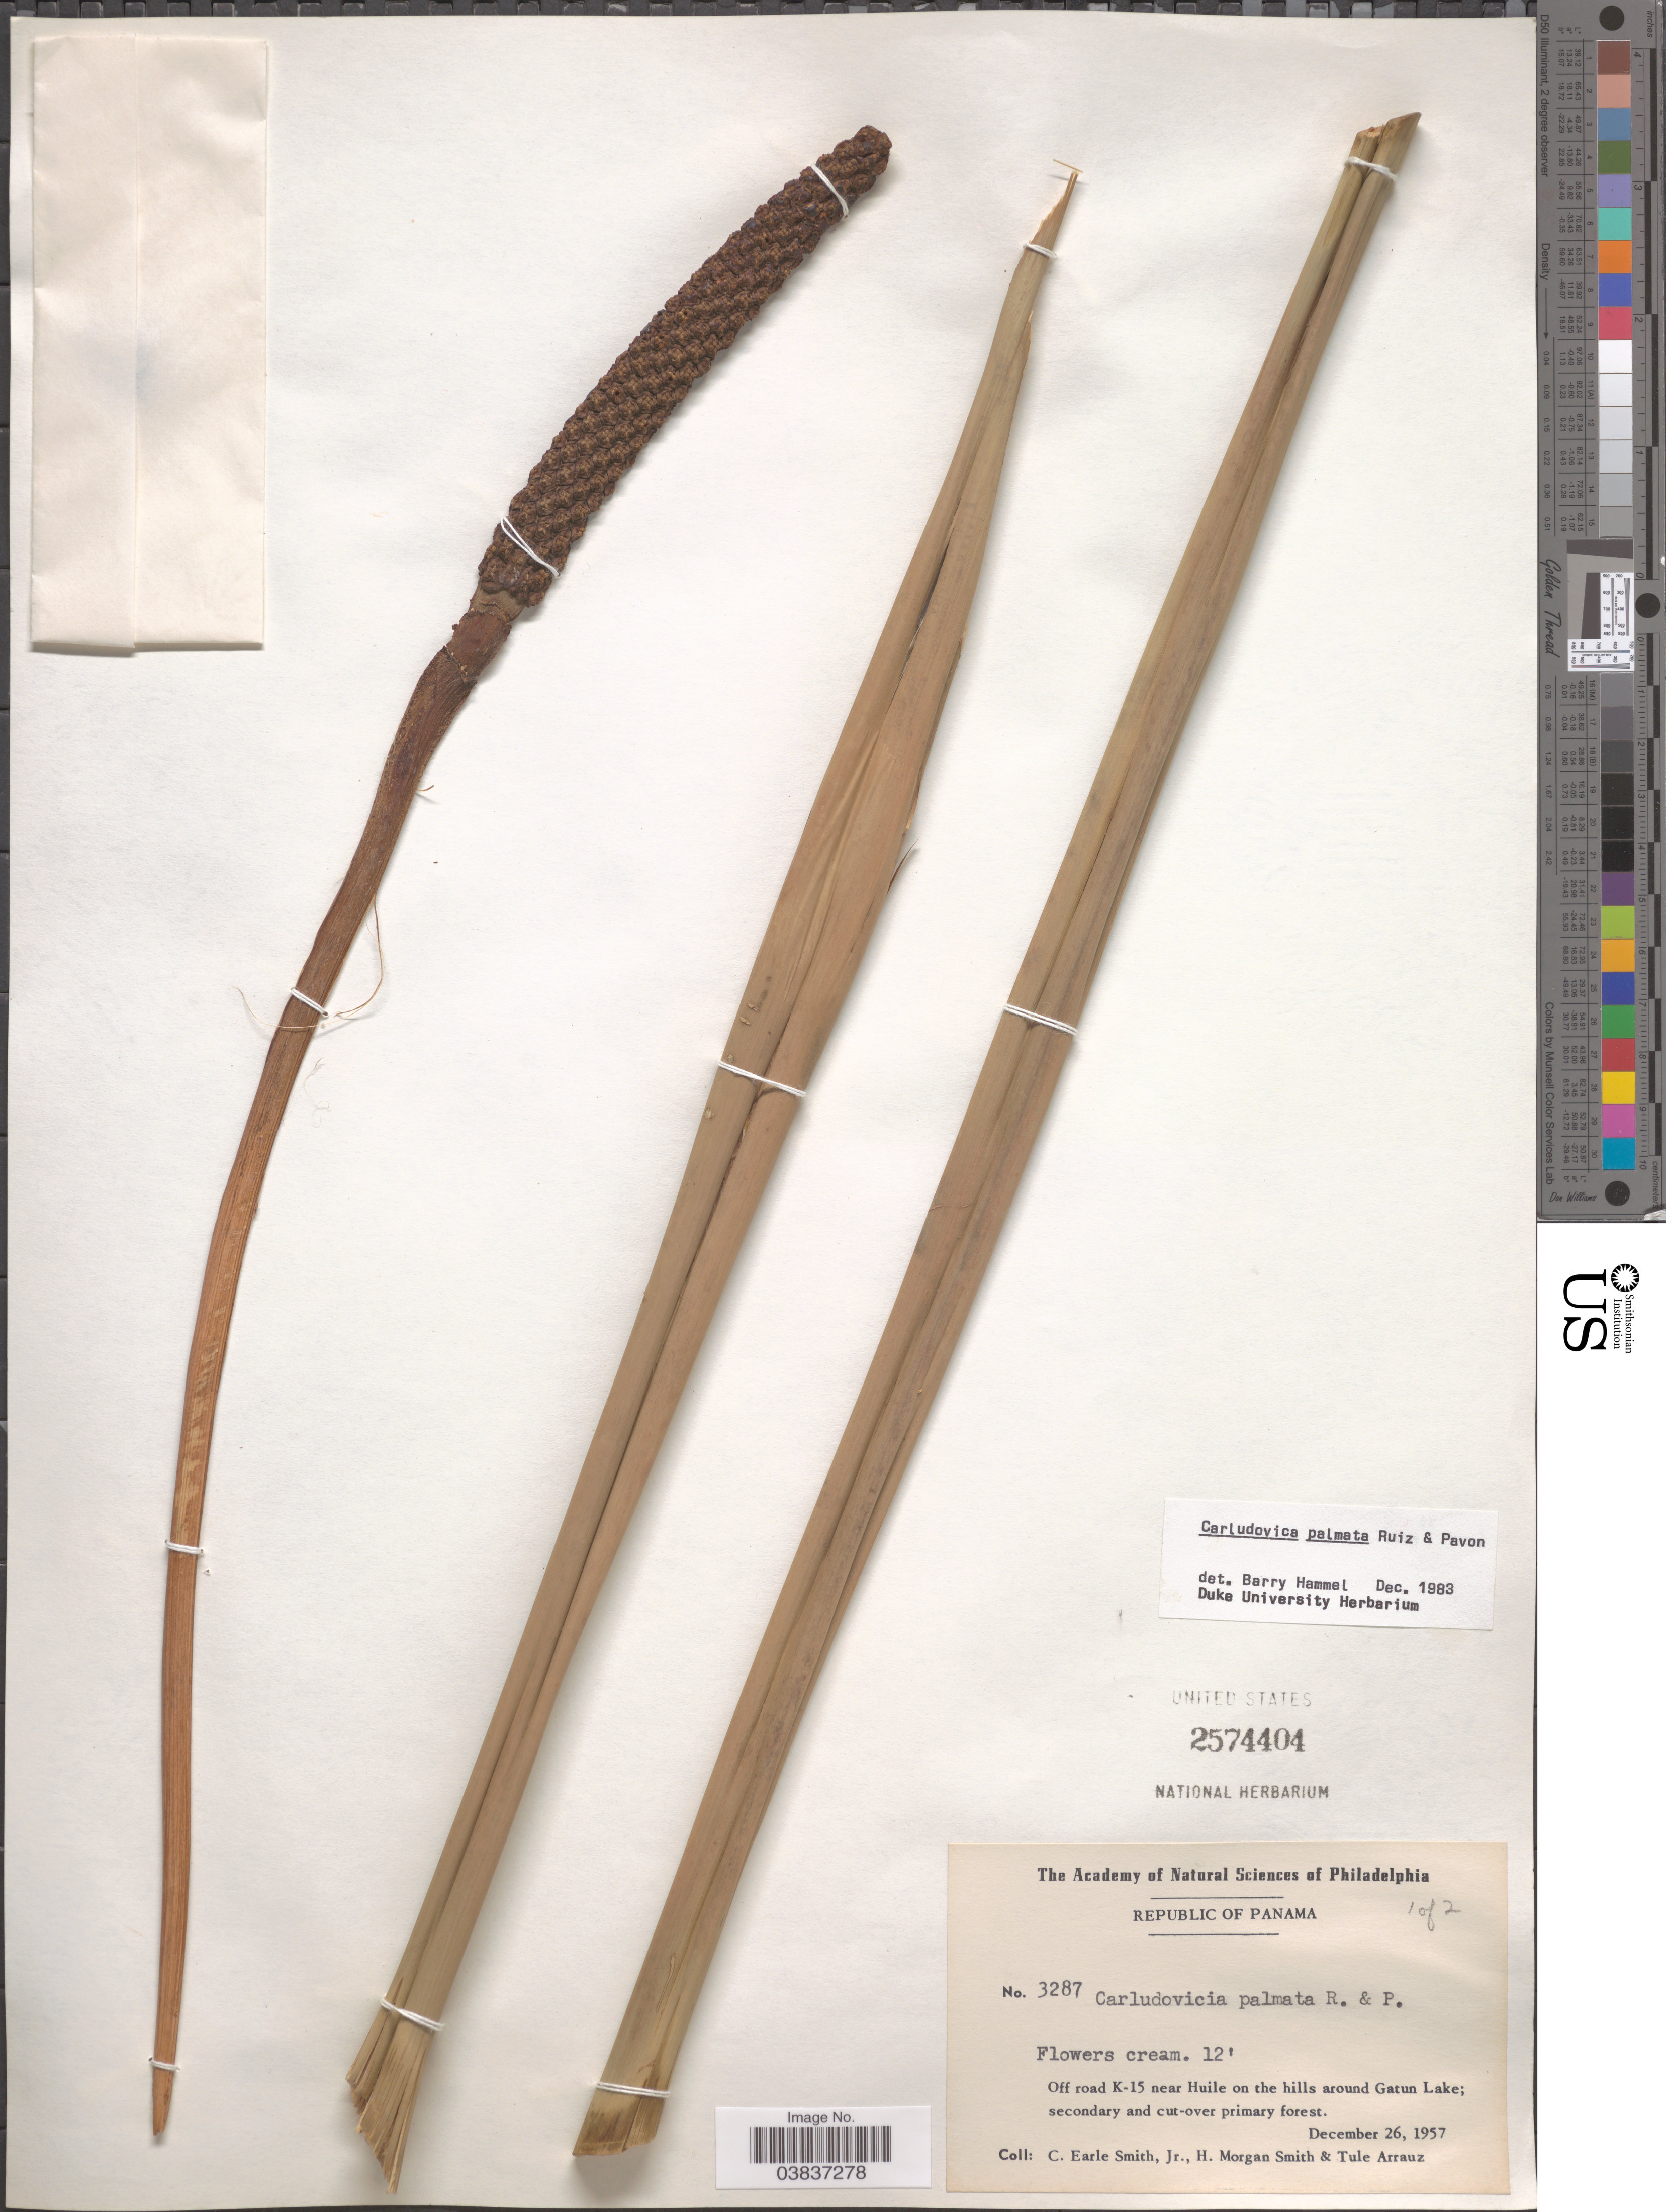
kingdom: Plantae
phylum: Tracheophyta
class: Liliopsida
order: Pandanales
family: Cyclanthaceae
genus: Carludovica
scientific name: Carludovica palmata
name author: Ruiz & Pav.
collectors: C. E. Smith Jr., H. M. Smith & T. Arrauz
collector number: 3287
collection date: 1957-12-26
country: Panama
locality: Off road K-15 near Huile on the hills around Gatun Lake.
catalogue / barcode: US 2574404